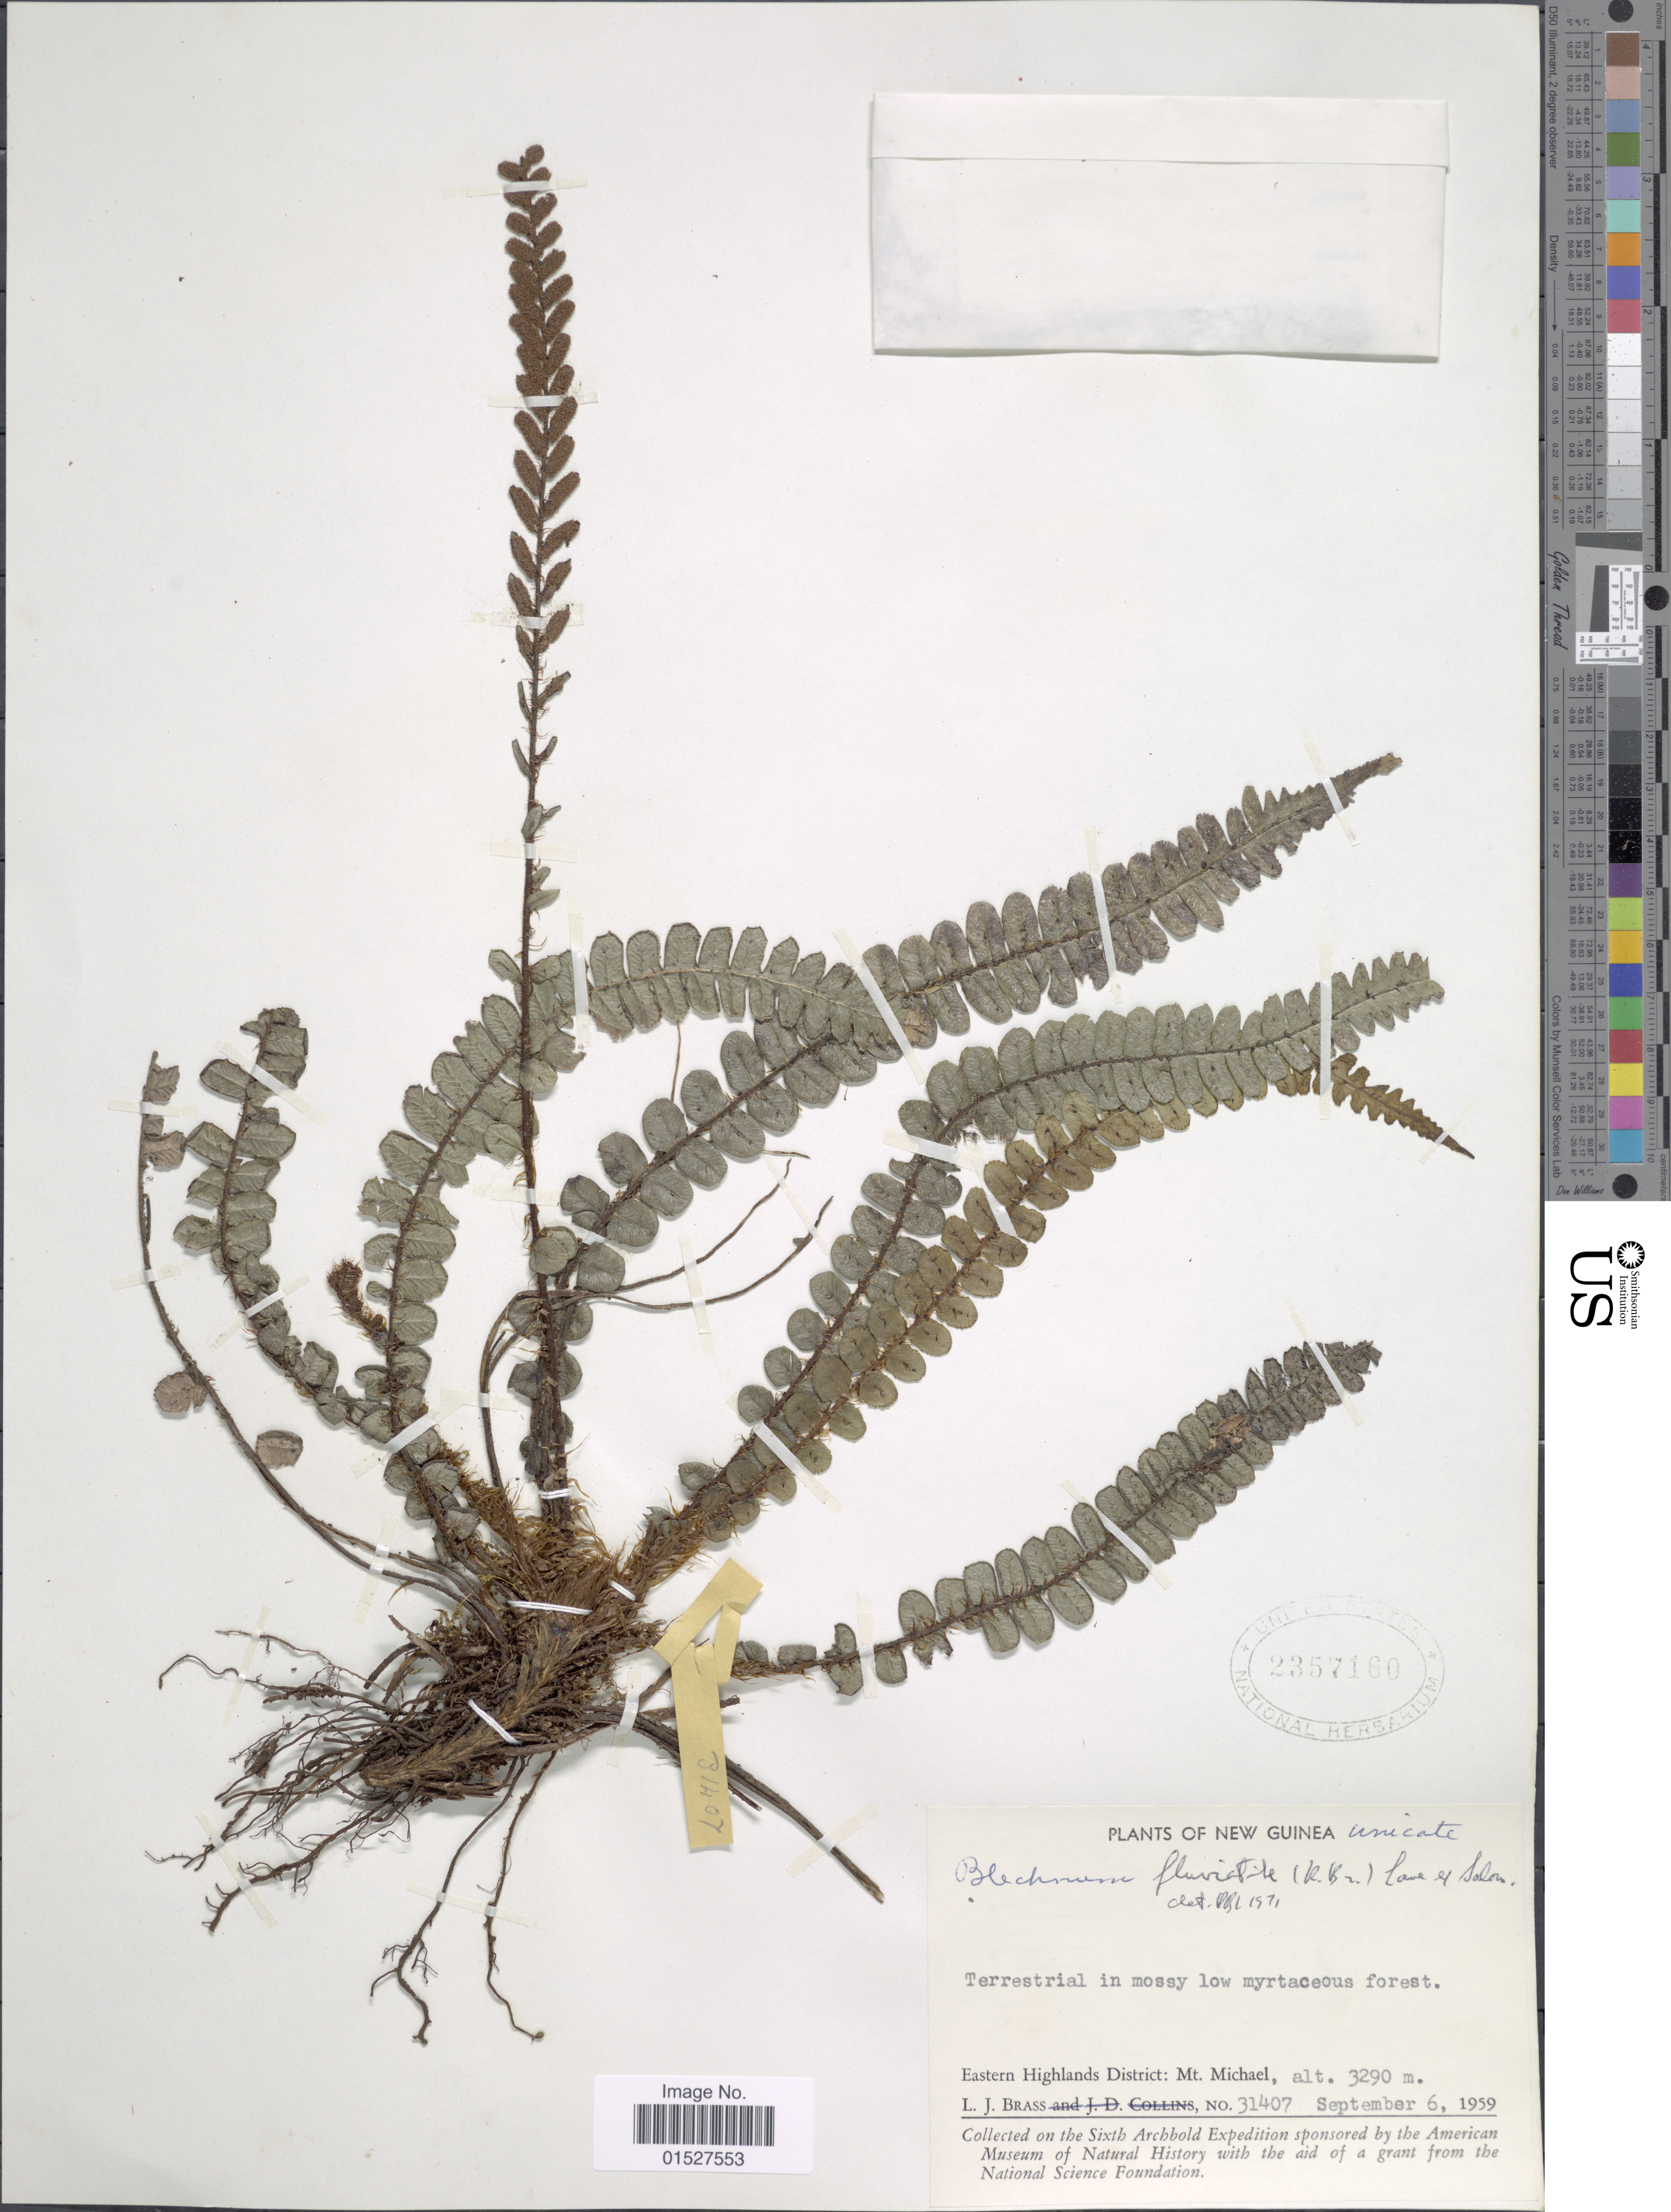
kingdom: Plantae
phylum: Tracheophyta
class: Polypodiopsida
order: Polypodiales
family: Blechnaceae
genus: Blechnum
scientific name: Blechnum fluviatile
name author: (R. Br.) E.J. Lowe ex Salomon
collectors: L. J. Brass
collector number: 31407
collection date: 1959-09-06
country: Papua New Guinea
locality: New Guinea. Eastern Highlands District: Mt. Michael.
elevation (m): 3290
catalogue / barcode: US 2357160